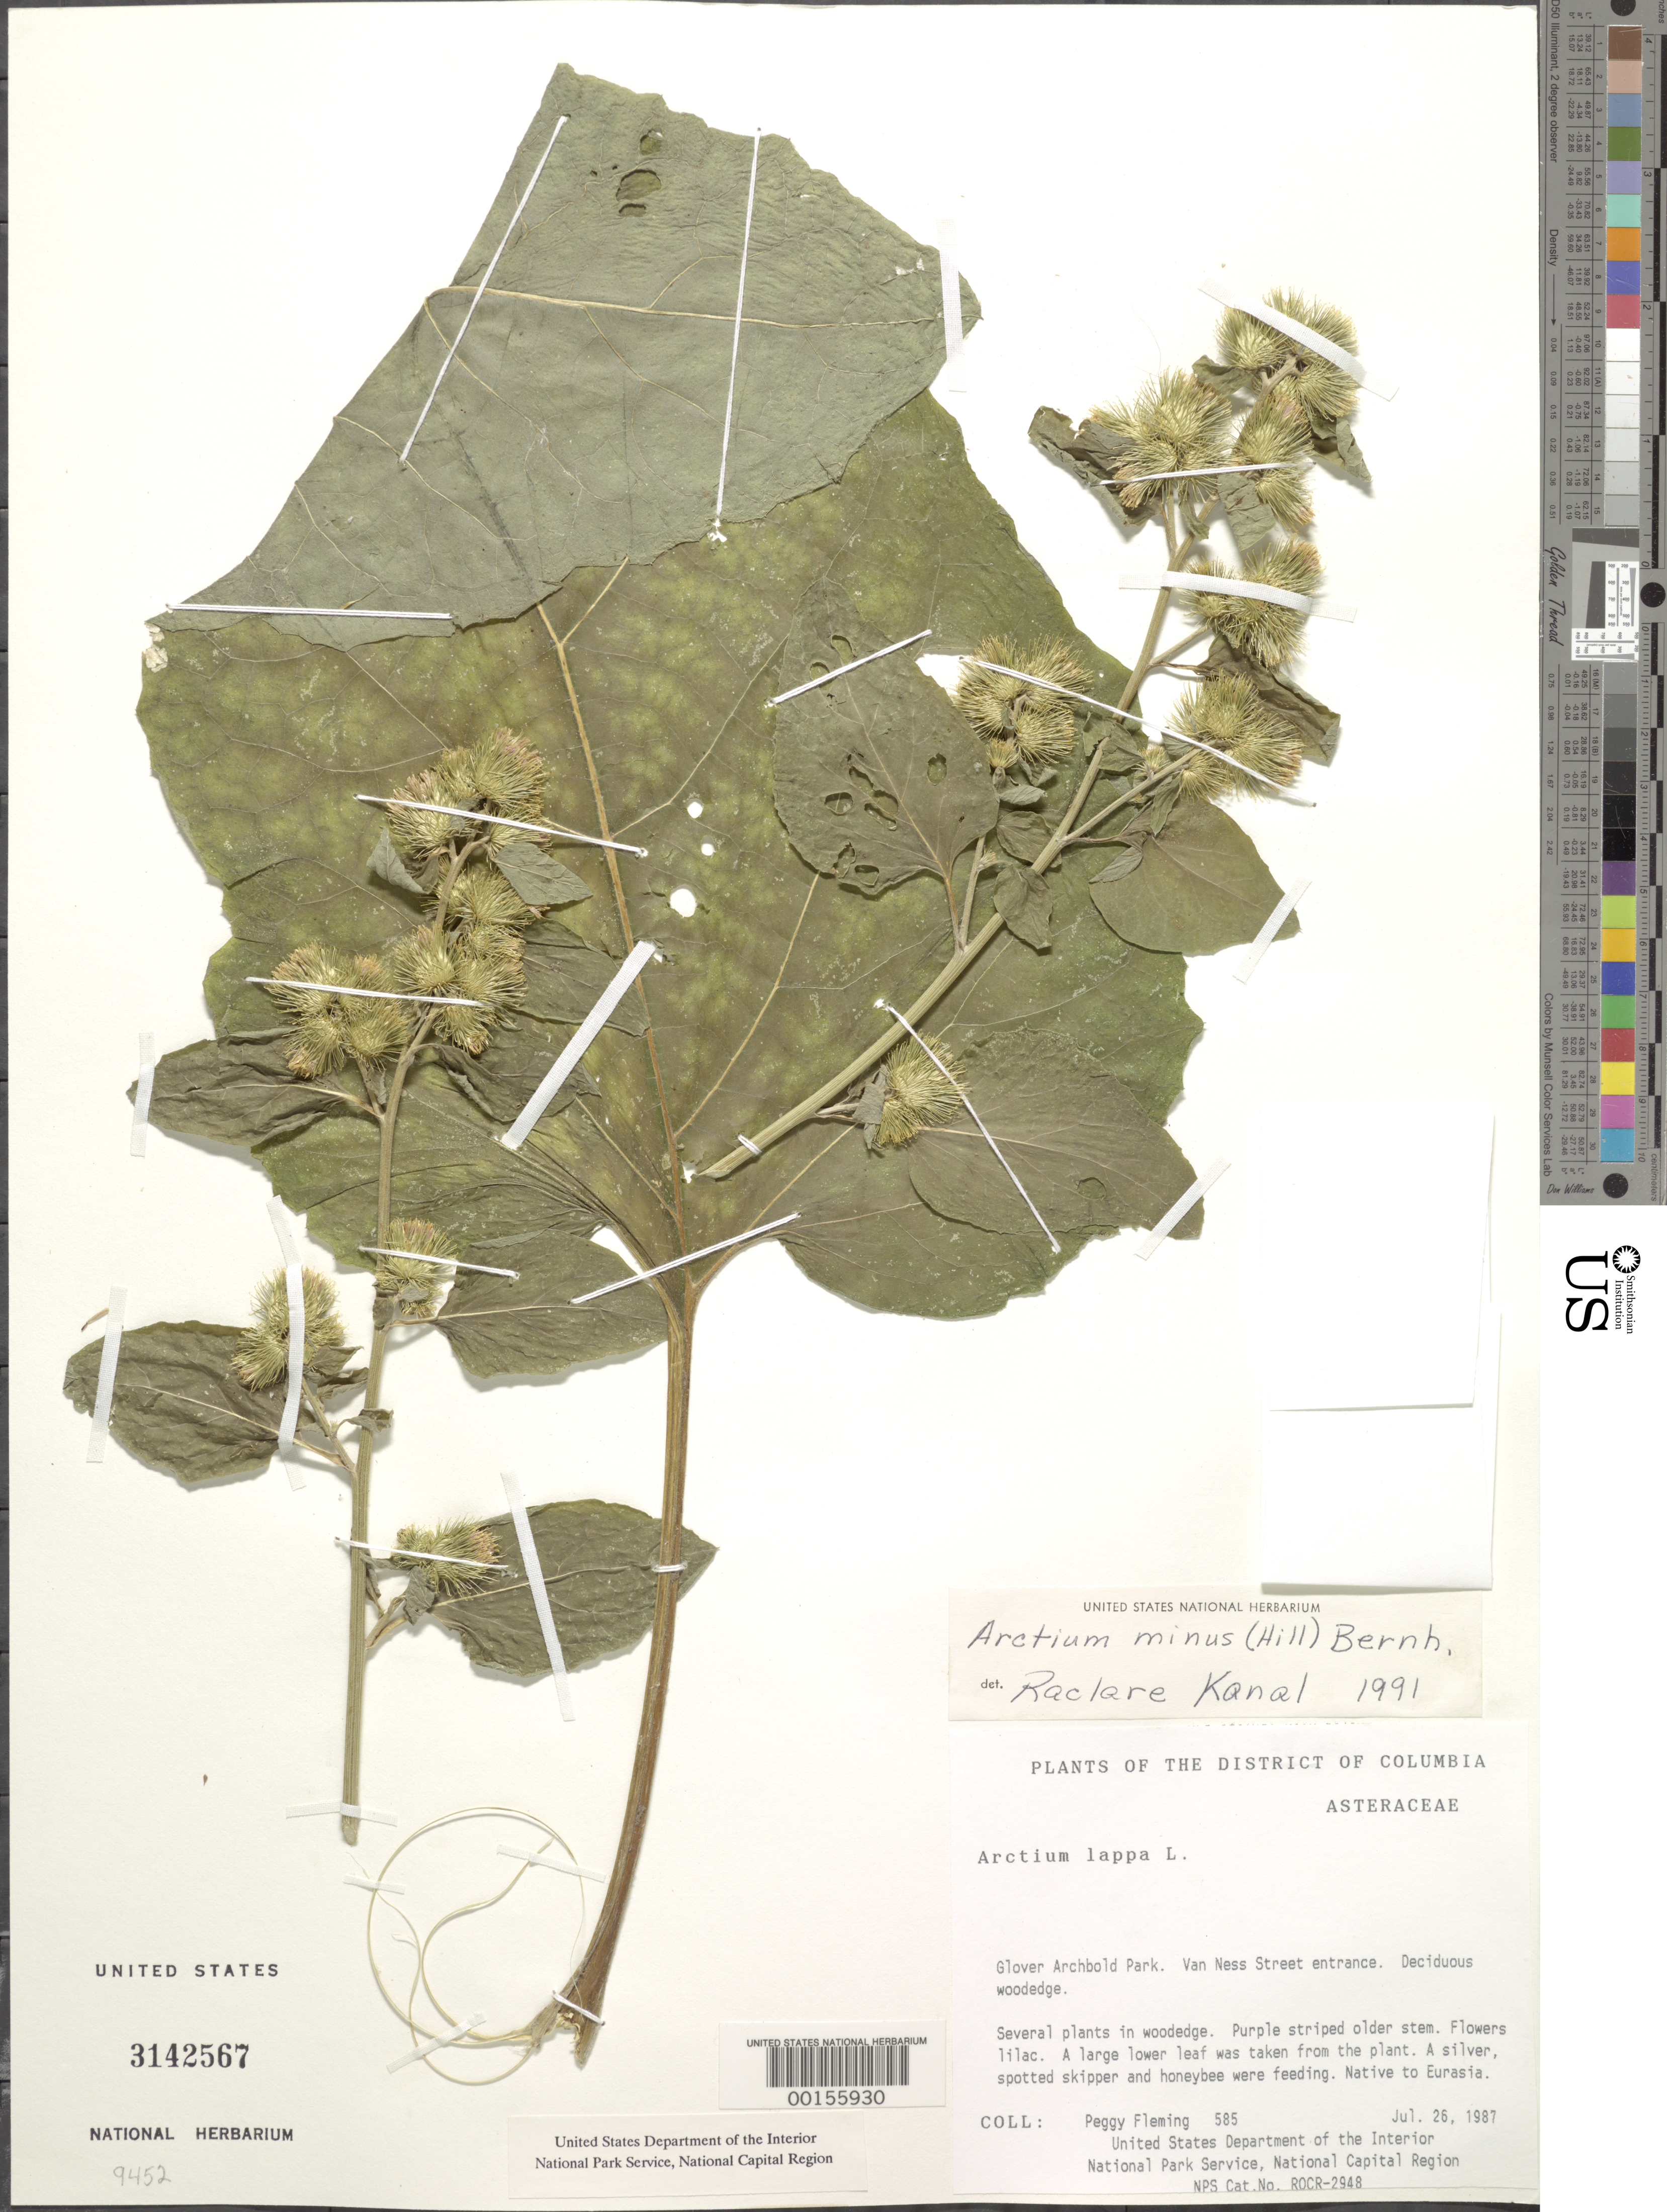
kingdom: Plantae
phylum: Tracheophyta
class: Magnoliopsida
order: Asterales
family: Asteraceae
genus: Arctium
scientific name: Arctium minus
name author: (Hill) Bernh.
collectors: P. Fleming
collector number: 585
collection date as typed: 26 Jul 1987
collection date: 1987-07-26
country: United States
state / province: District of Columbia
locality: Glover Archbold Park, Van Ness St entrance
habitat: Deciduous woodedge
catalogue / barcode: US 3142567